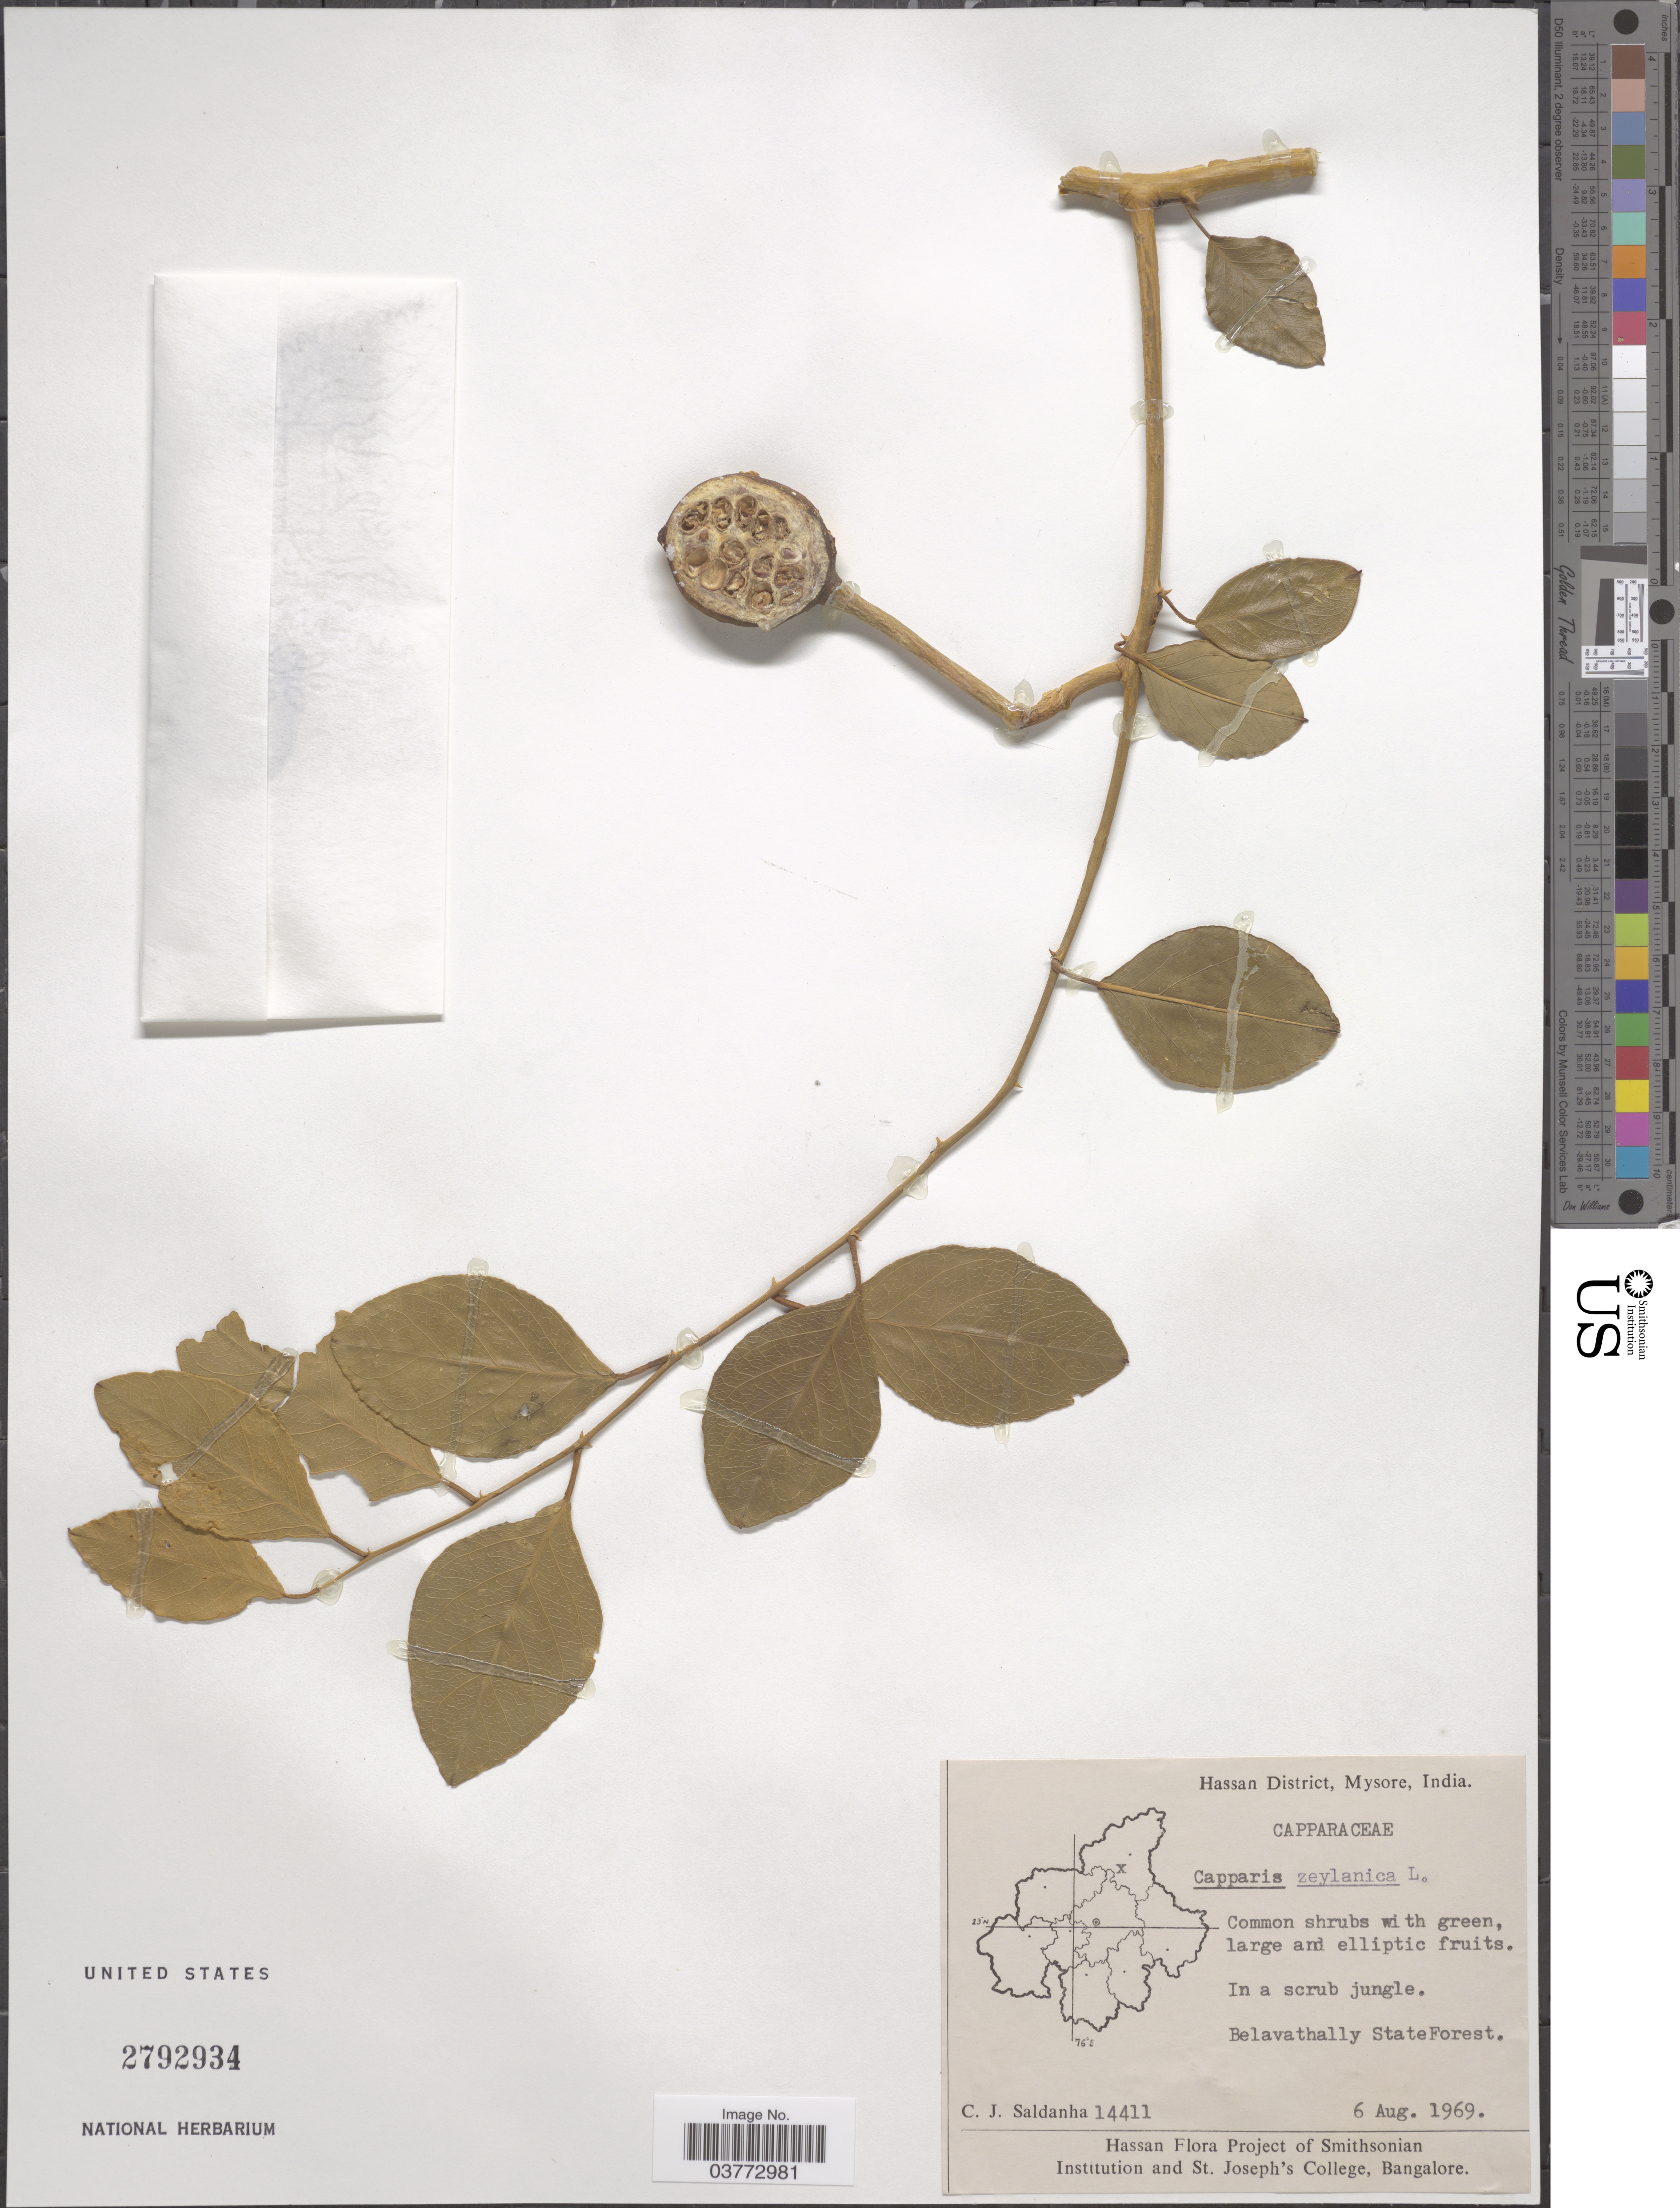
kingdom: Plantae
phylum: Tracheophyta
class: Magnoliopsida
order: Brassicales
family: Capparaceae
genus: Capparis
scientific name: Capparis zeylanica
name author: L.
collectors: C. J. Saldanha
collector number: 14411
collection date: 1969-08-06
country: India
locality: Hassan District, Mysore. Belavathally StateForest.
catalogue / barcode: US 2792934